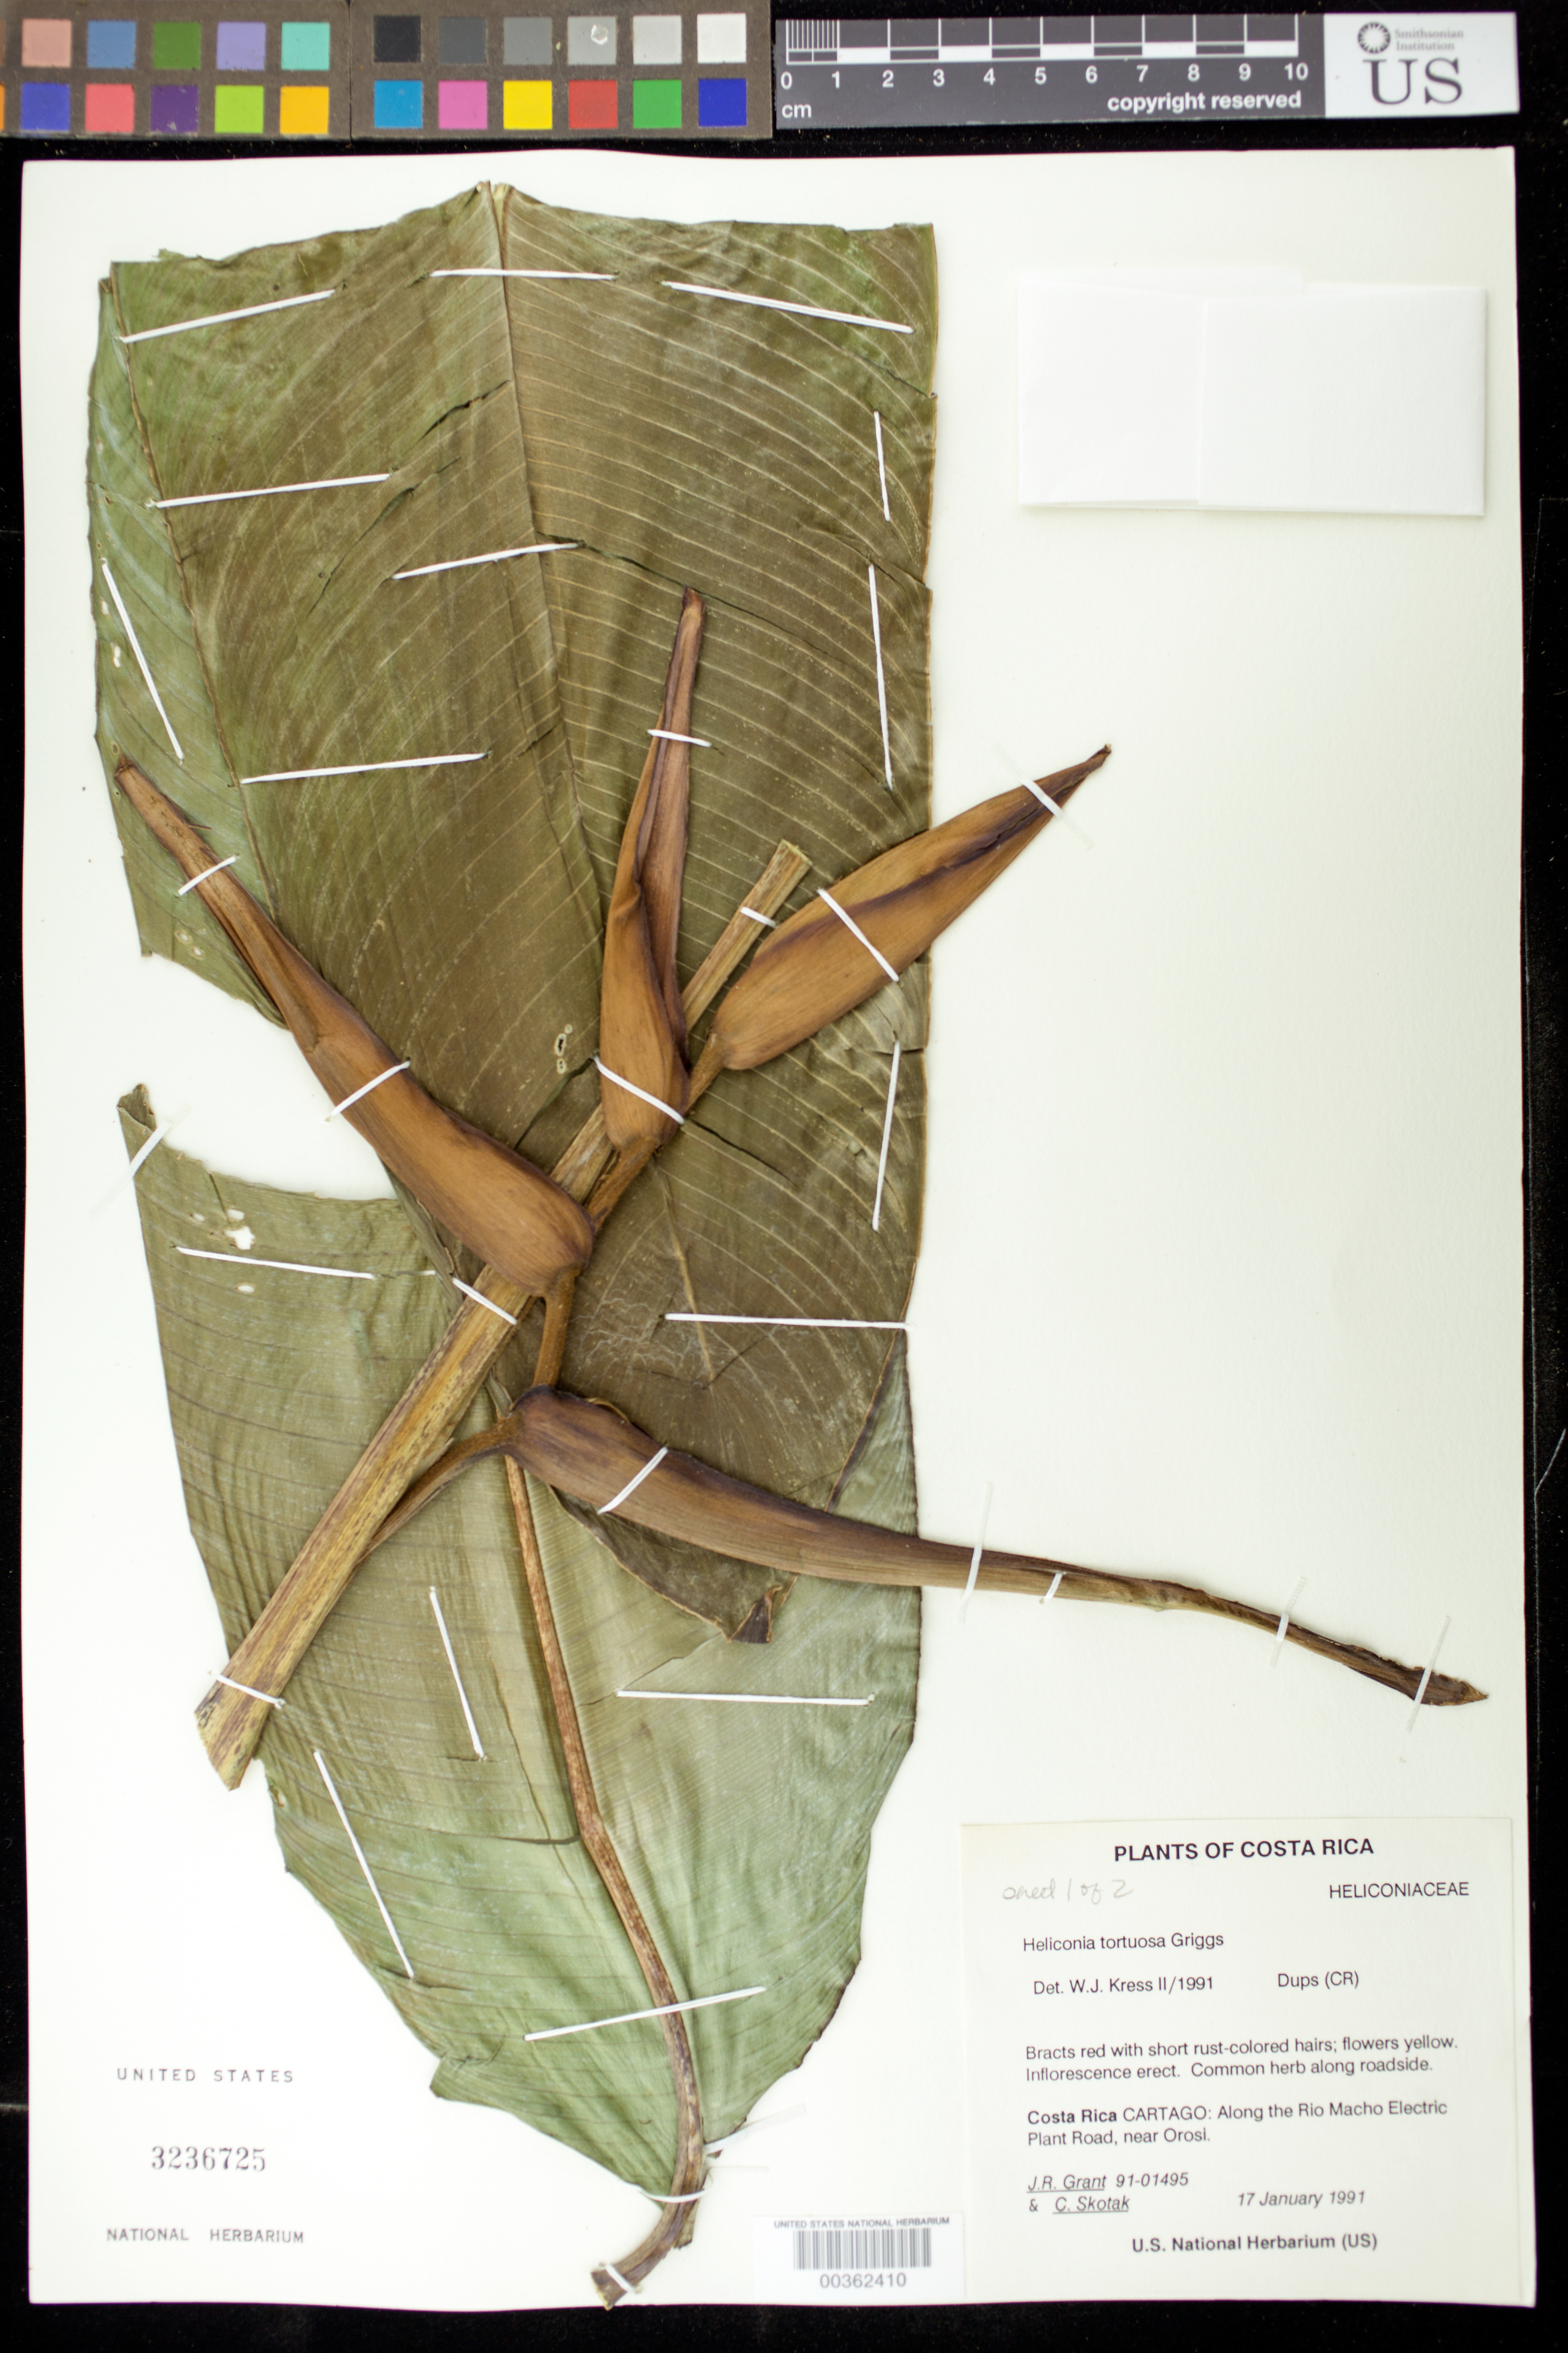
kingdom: Plantae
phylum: Tracheophyta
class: Liliopsida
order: Zingiberales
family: Heliconiaceae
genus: Heliconia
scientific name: Heliconia tortuosa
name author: R.F. Griggs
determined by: Kress, W. J., (US), Smithsonian Institution - National Museum of Natural History (UNITED STATES)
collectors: J. R. Grant & C. Skotak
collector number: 91-01495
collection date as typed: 17 Jan 1991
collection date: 1991-01-17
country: Costa Rica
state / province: Cartago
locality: Along Rio Macho Electric Plant Rd, near Orosi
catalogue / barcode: US 3236725